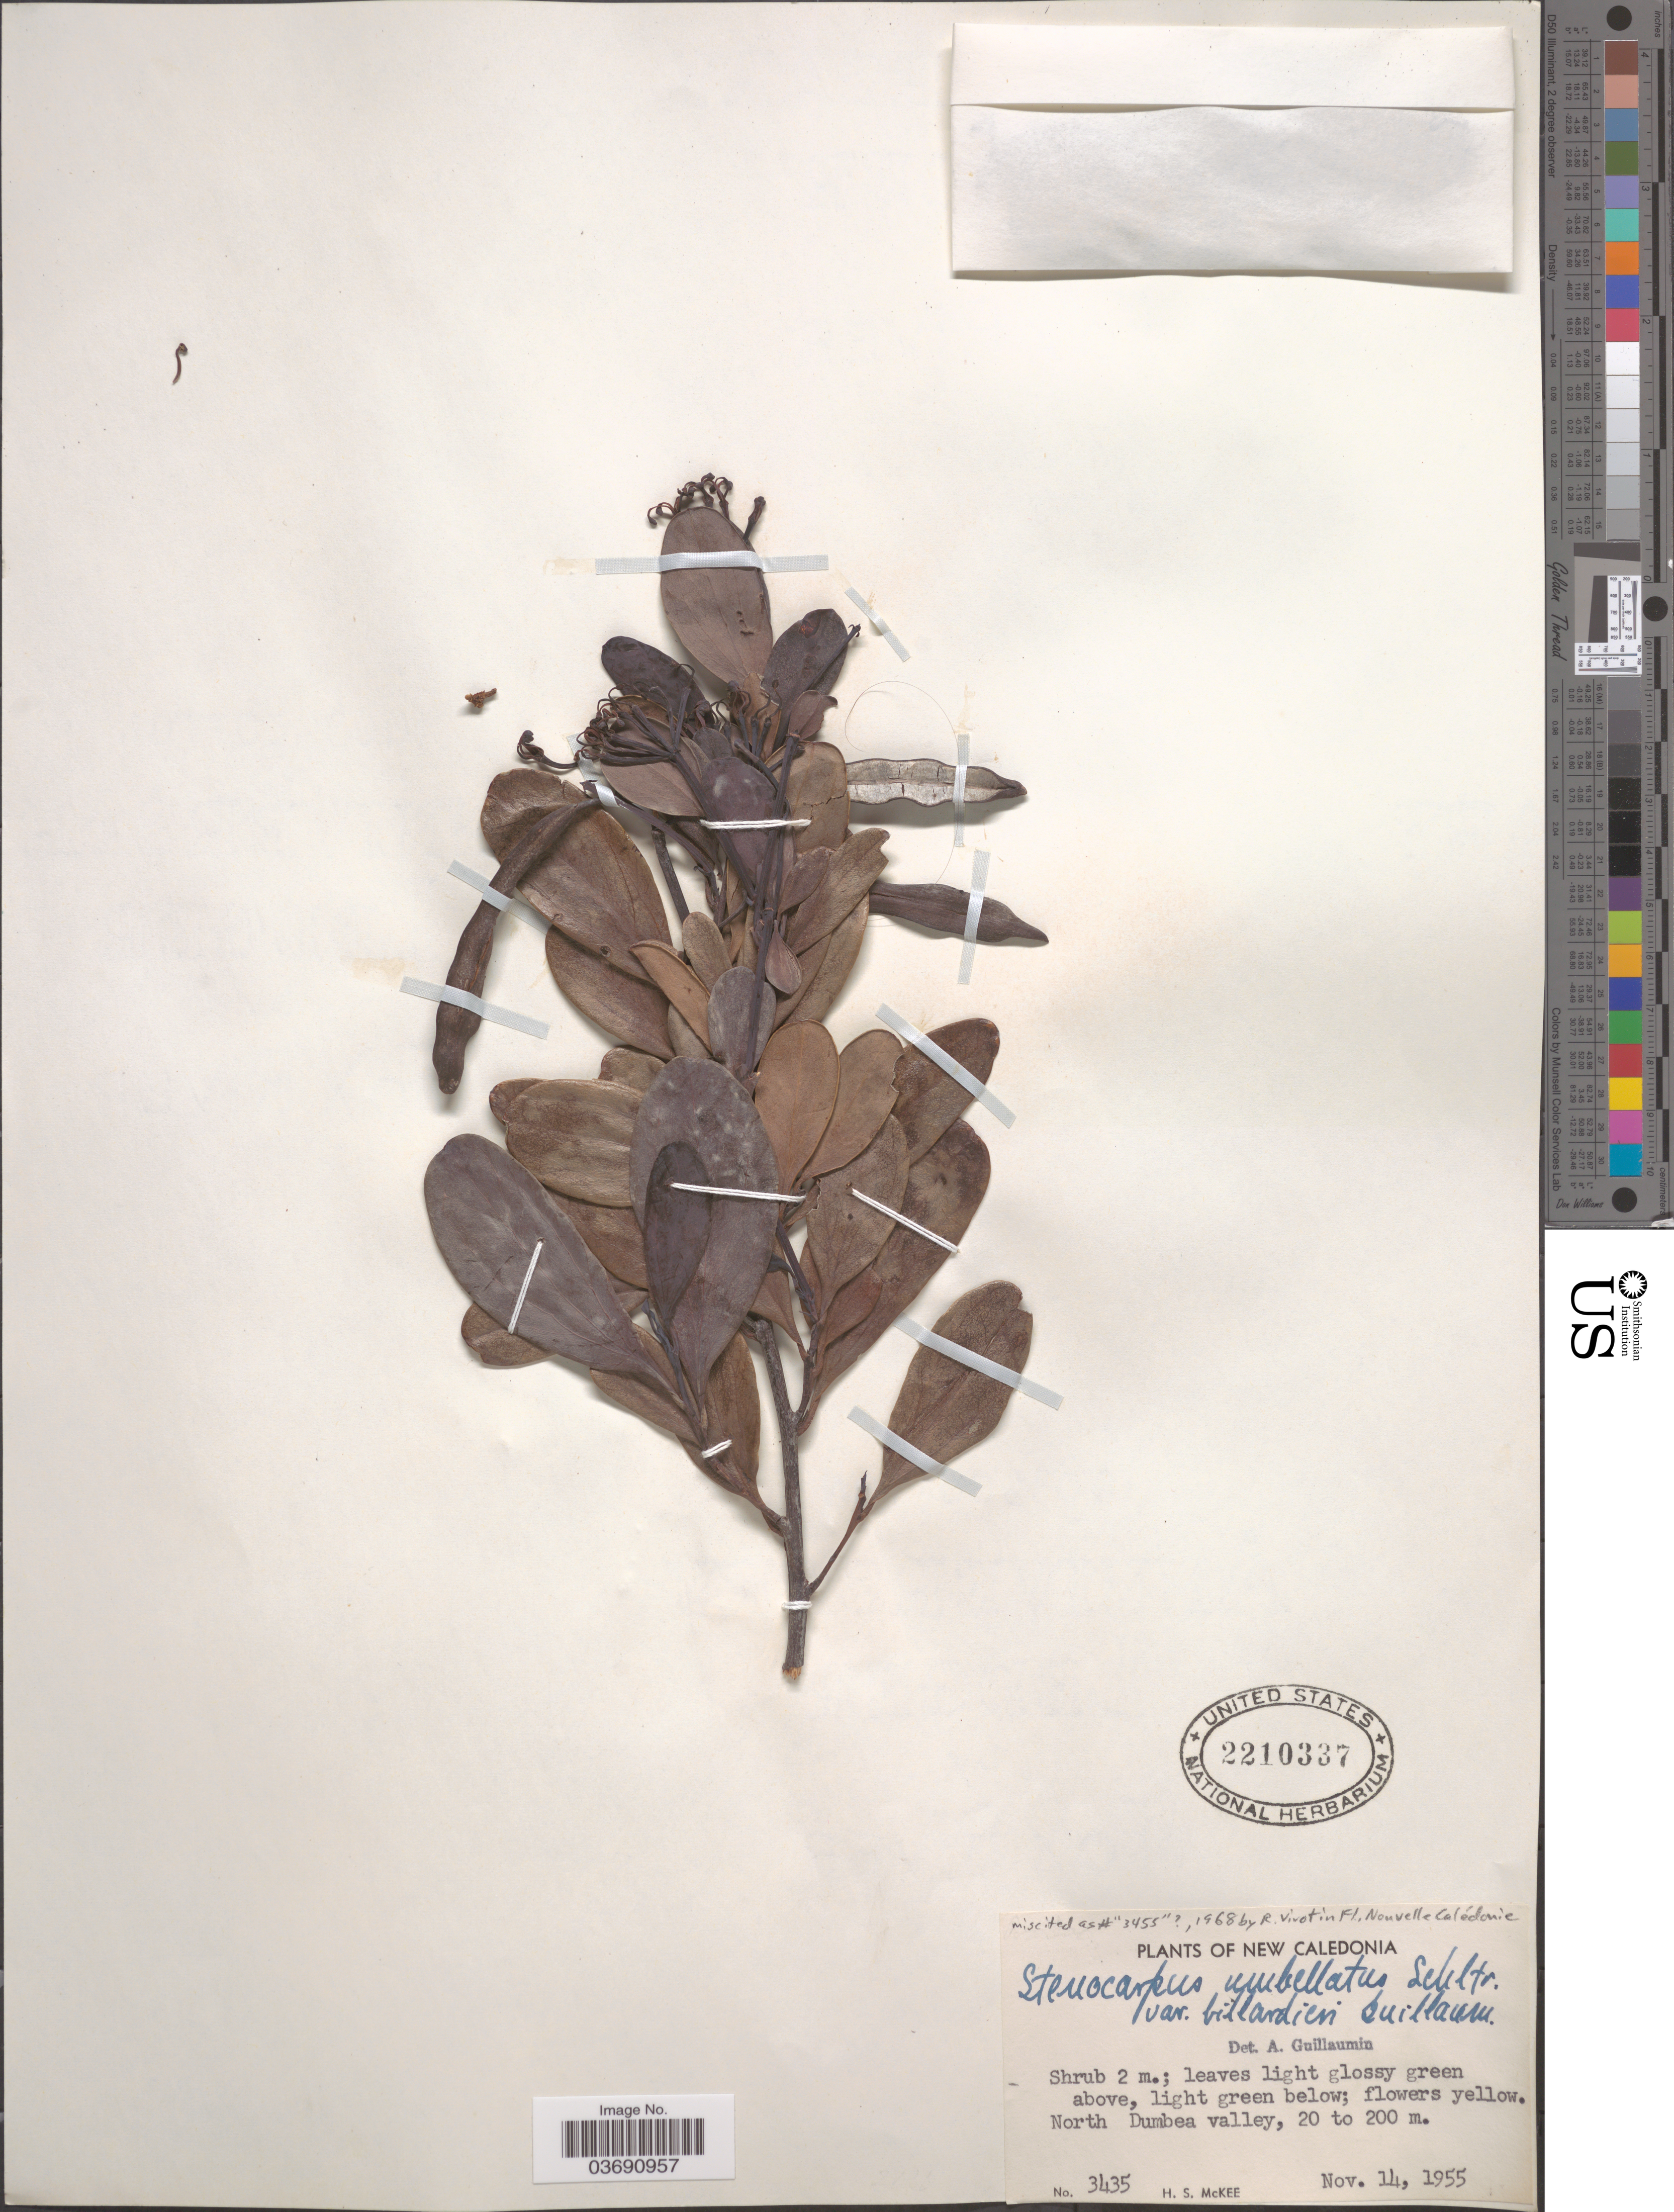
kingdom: Plantae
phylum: Tracheophyta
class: Magnoliopsida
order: Proteales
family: Proteaceae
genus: Stenocarpus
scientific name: Stenocarpus umbellifer var. billardieri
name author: (Brongn. & Gris) Guillaumin ex R. Virot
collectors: H. S. McKee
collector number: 3435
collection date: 1955-11-14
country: New Caledonia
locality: North Dumbea valley.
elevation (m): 20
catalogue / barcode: US 2210337